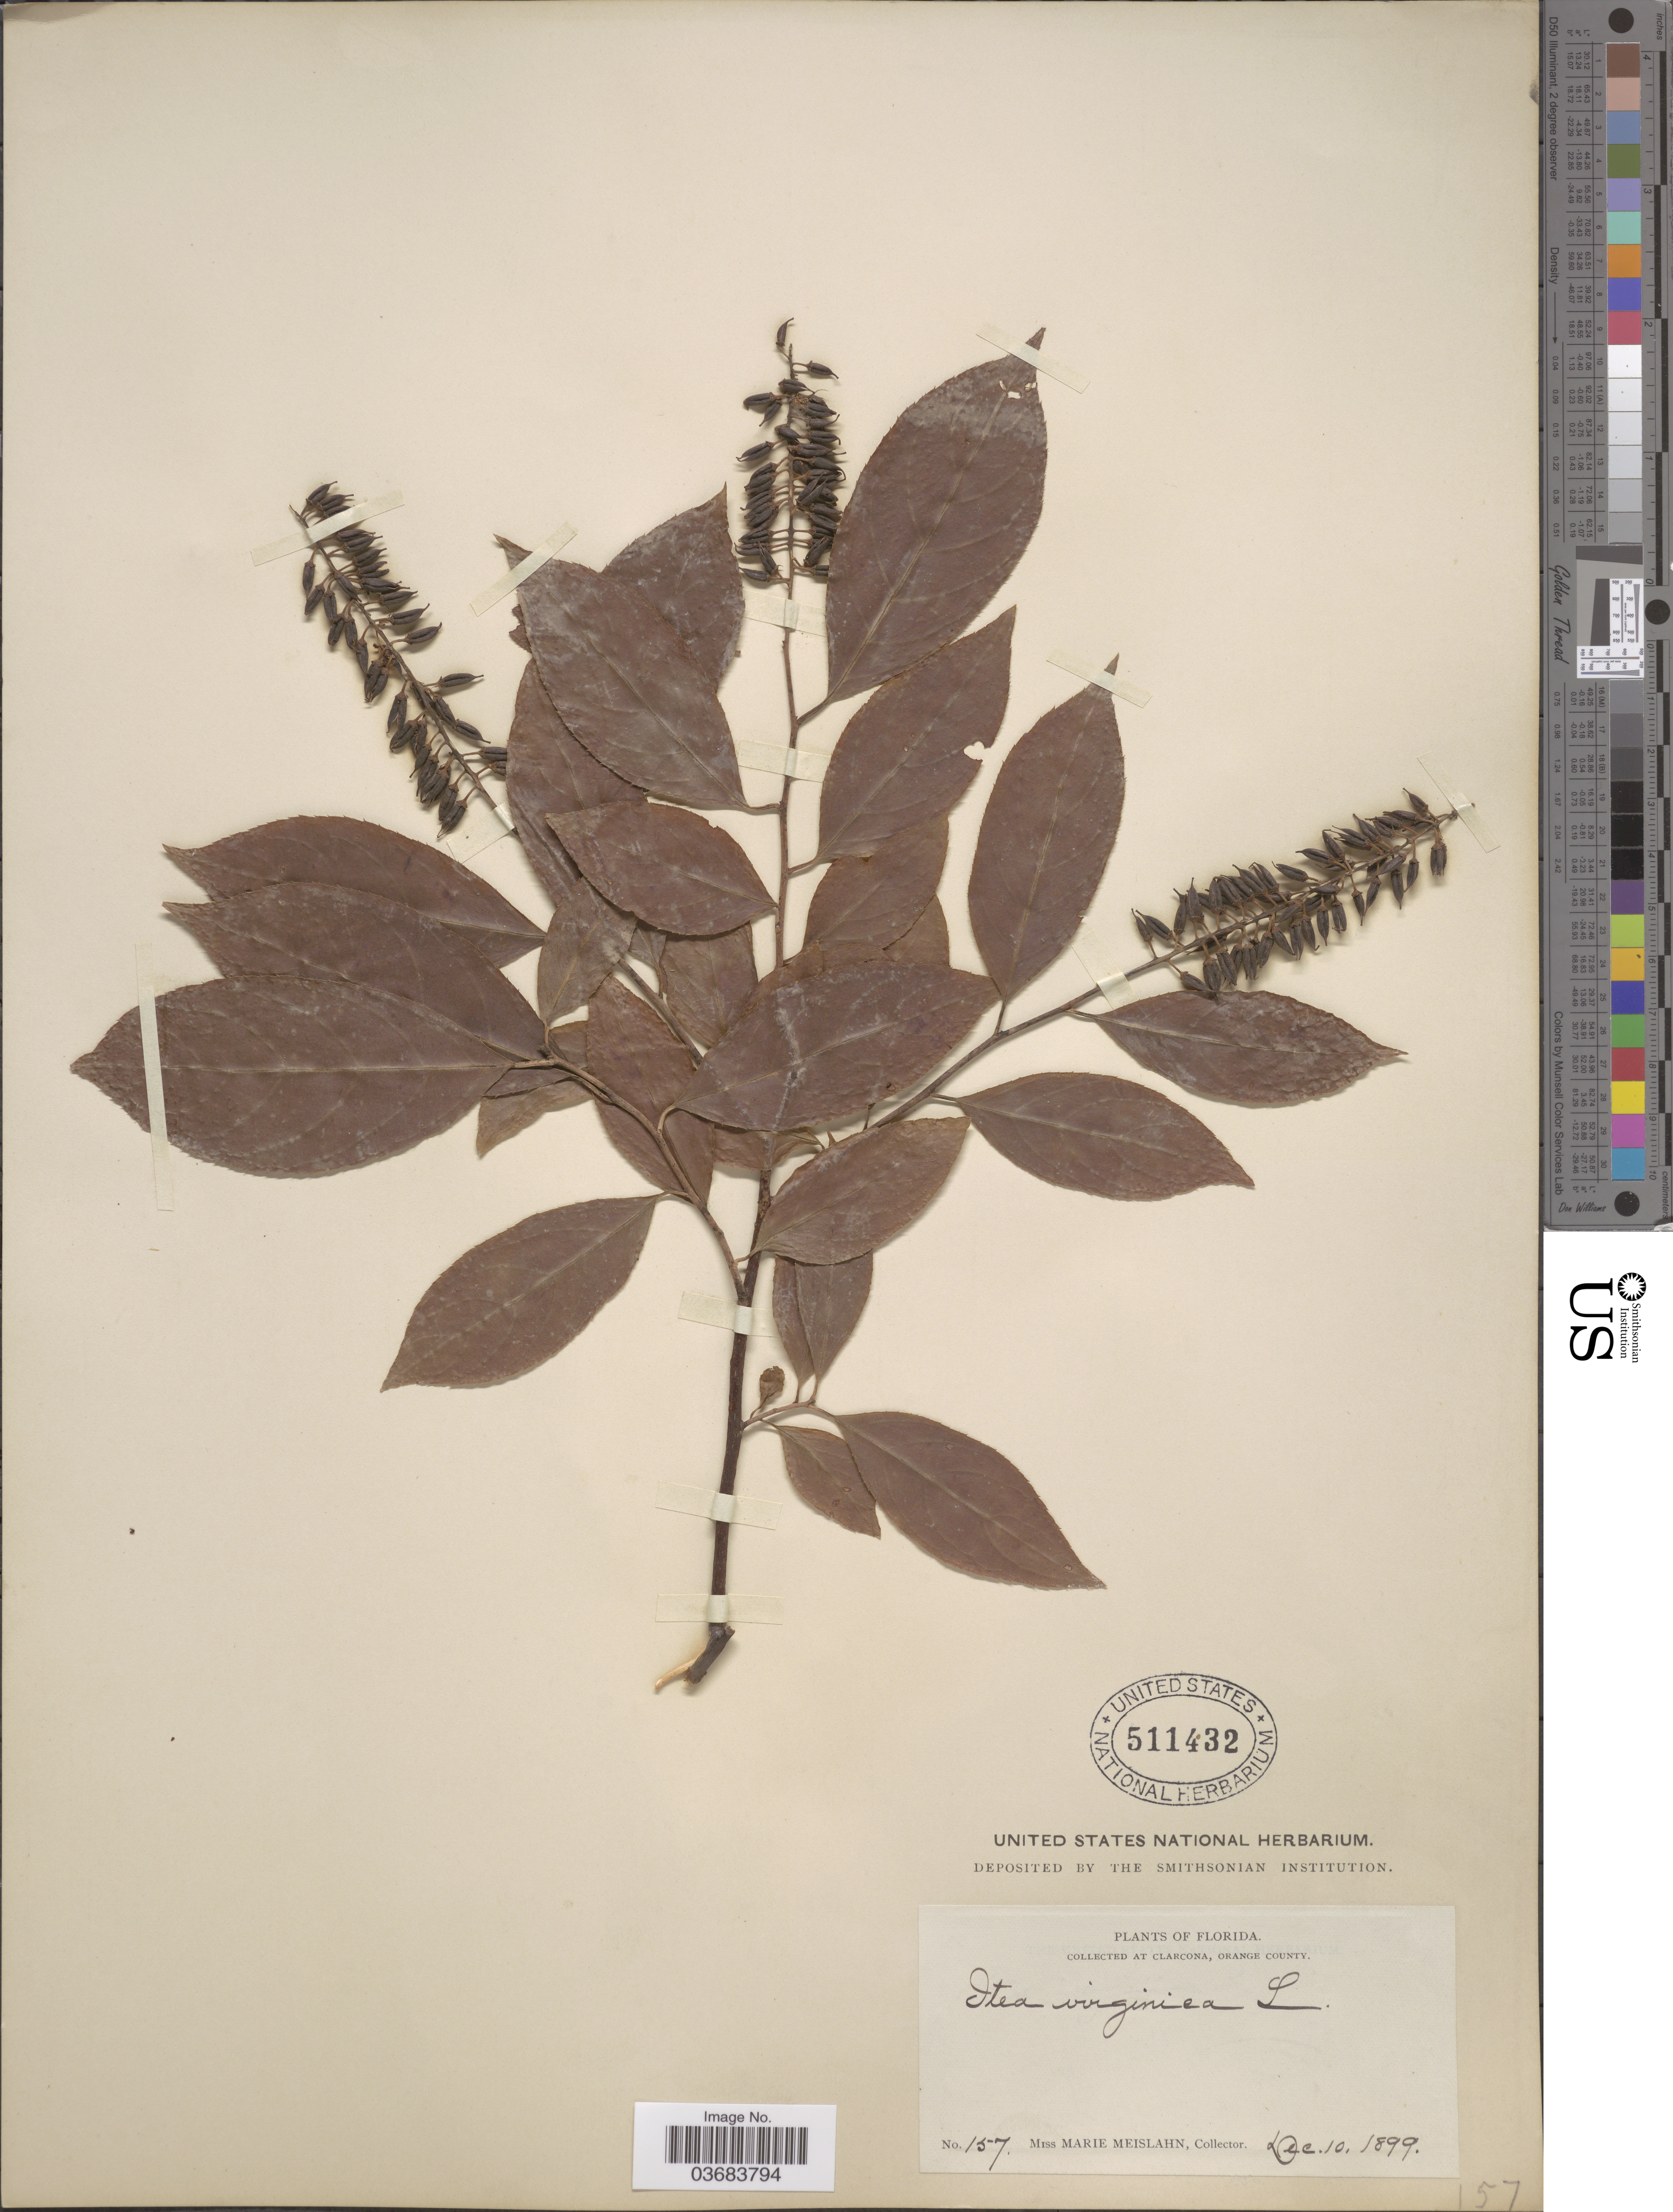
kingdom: Plantae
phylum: Tracheophyta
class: Magnoliopsida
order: Saxifragales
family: Iteaceae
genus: Itea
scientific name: Itea virginica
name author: L.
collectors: M. Meislahn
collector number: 157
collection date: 1899-12-10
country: United States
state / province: Florida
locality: At Clarcona, Orange County.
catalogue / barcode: US 511432